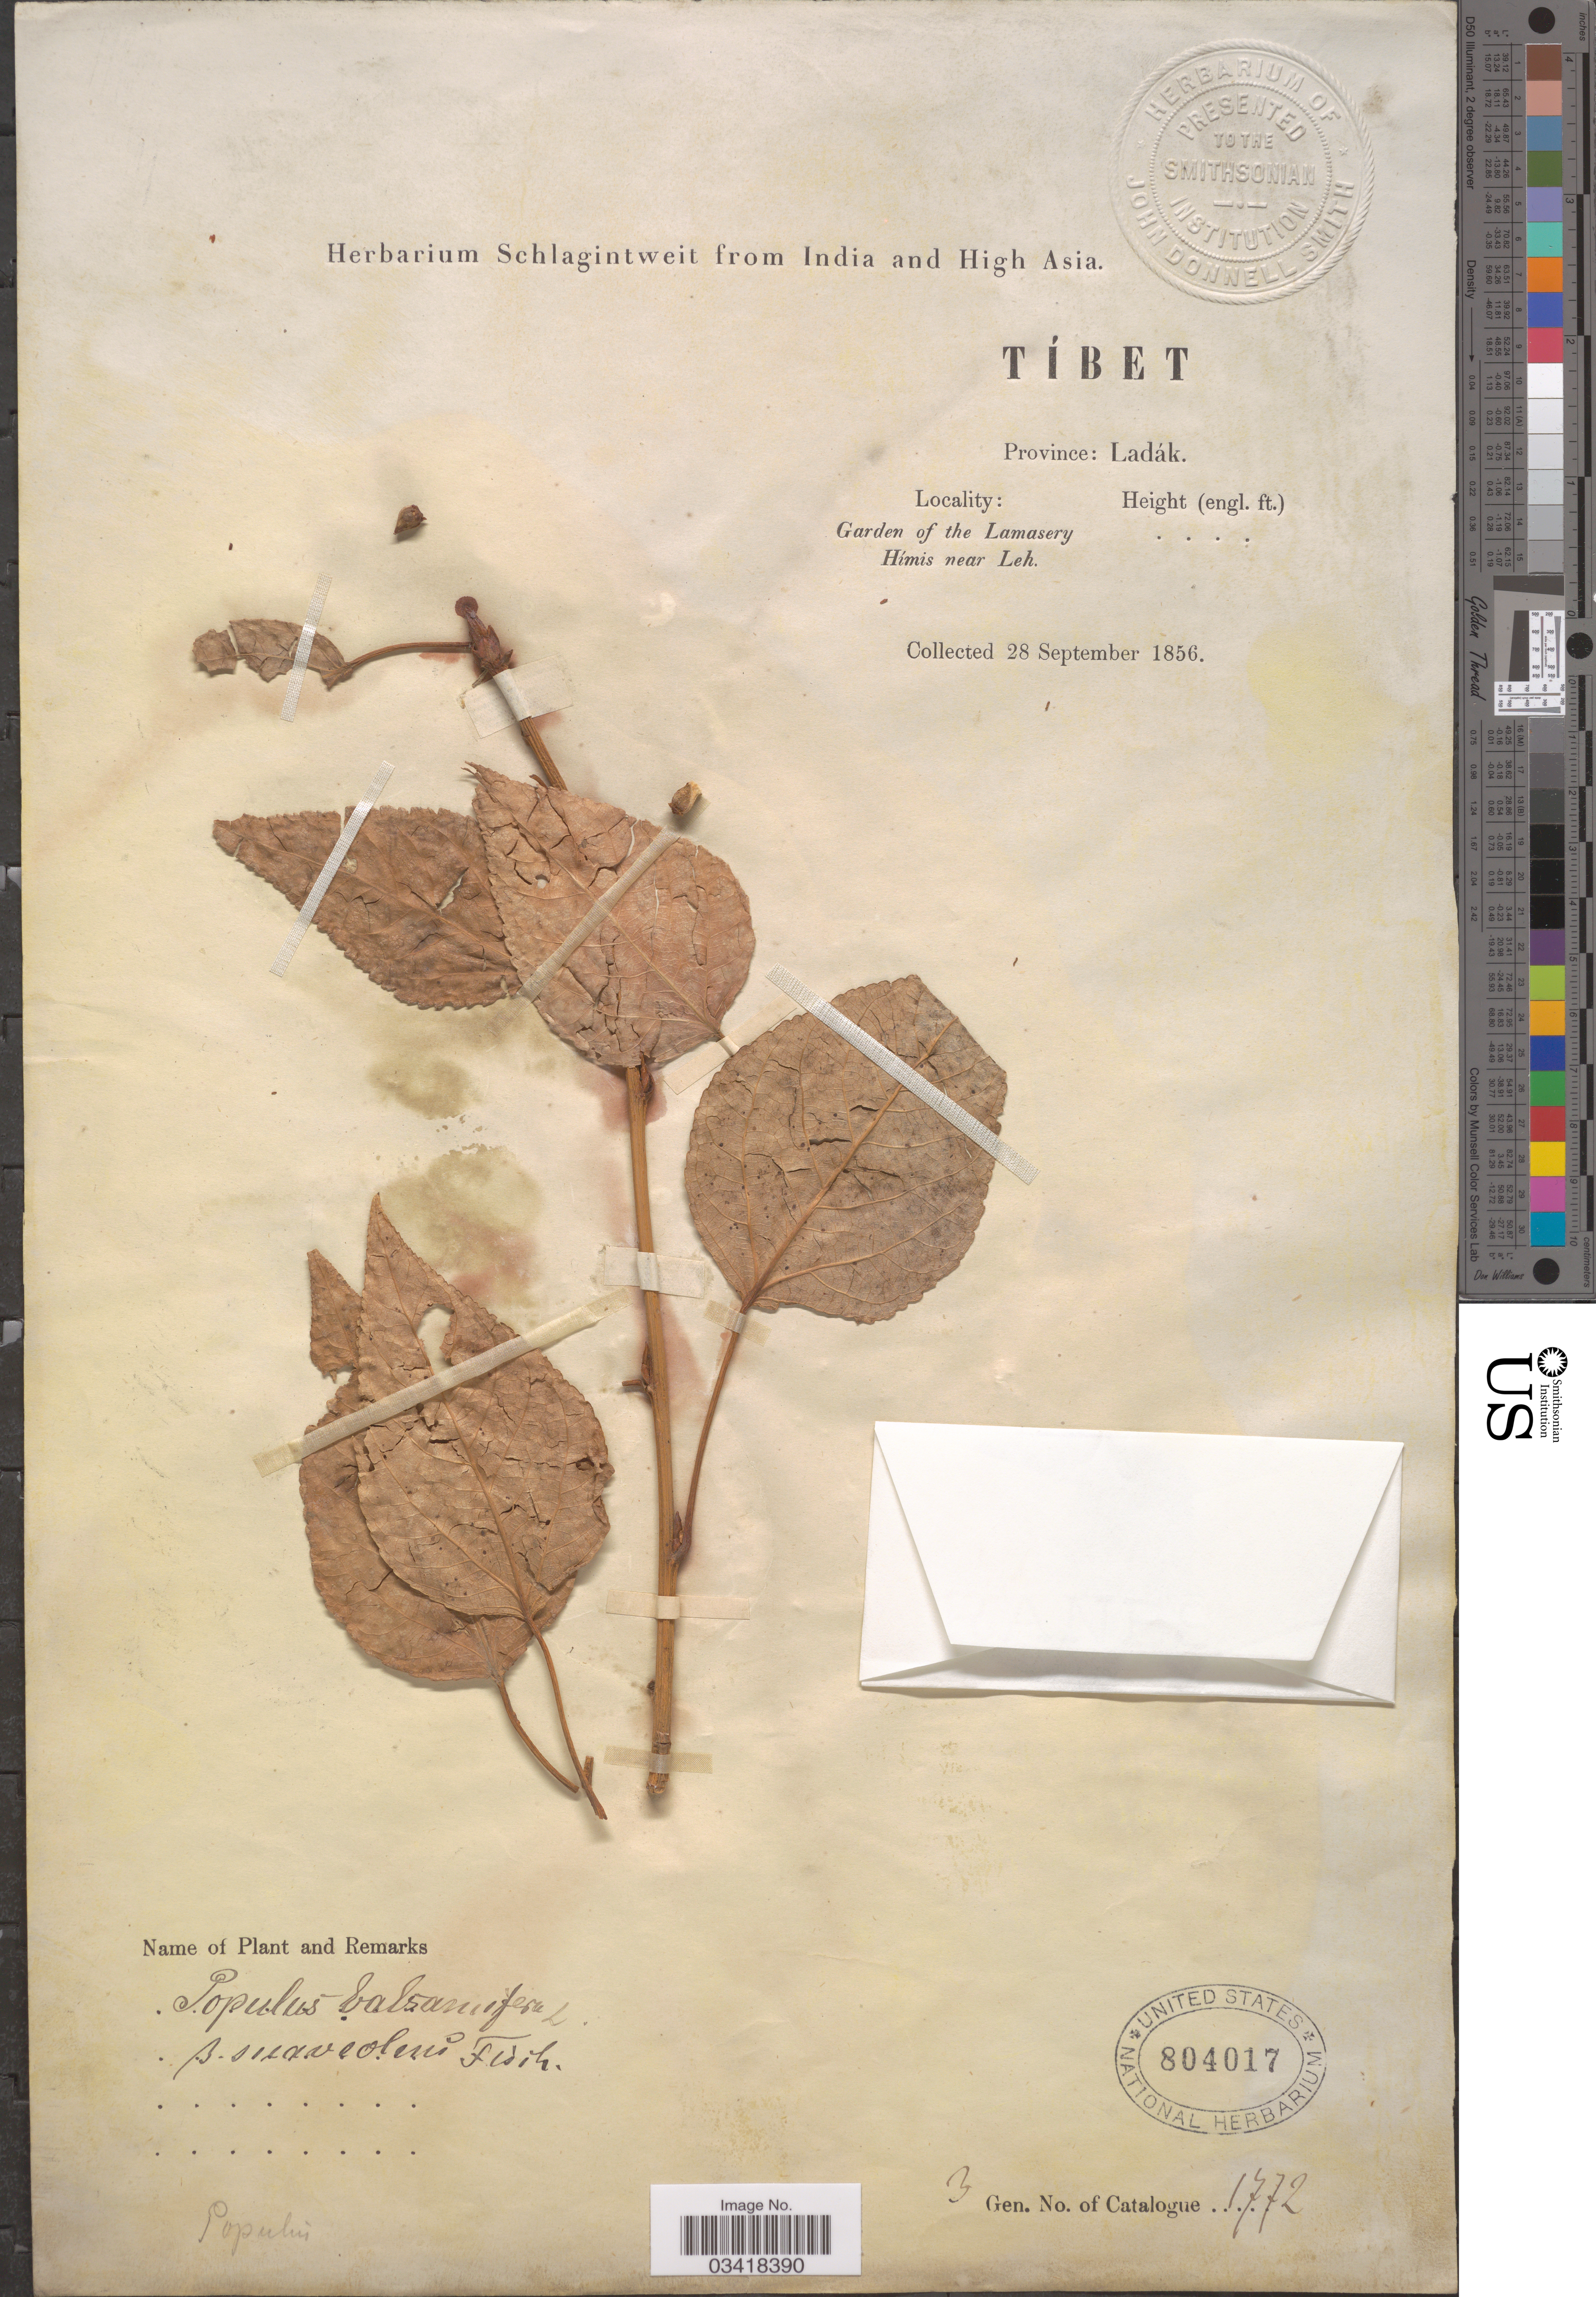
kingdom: Plantae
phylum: Tracheophyta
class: Magnoliopsida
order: Malpighiales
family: Salicaceae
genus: Populus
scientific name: Populus suaveolens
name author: Fisch.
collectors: ex herb. Schlagintweit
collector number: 1772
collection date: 1856-09-28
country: India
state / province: Ladakh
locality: Tíbet. Province Ladák. Garden of the Lamasery. Himis near Leh.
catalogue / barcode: US 804017